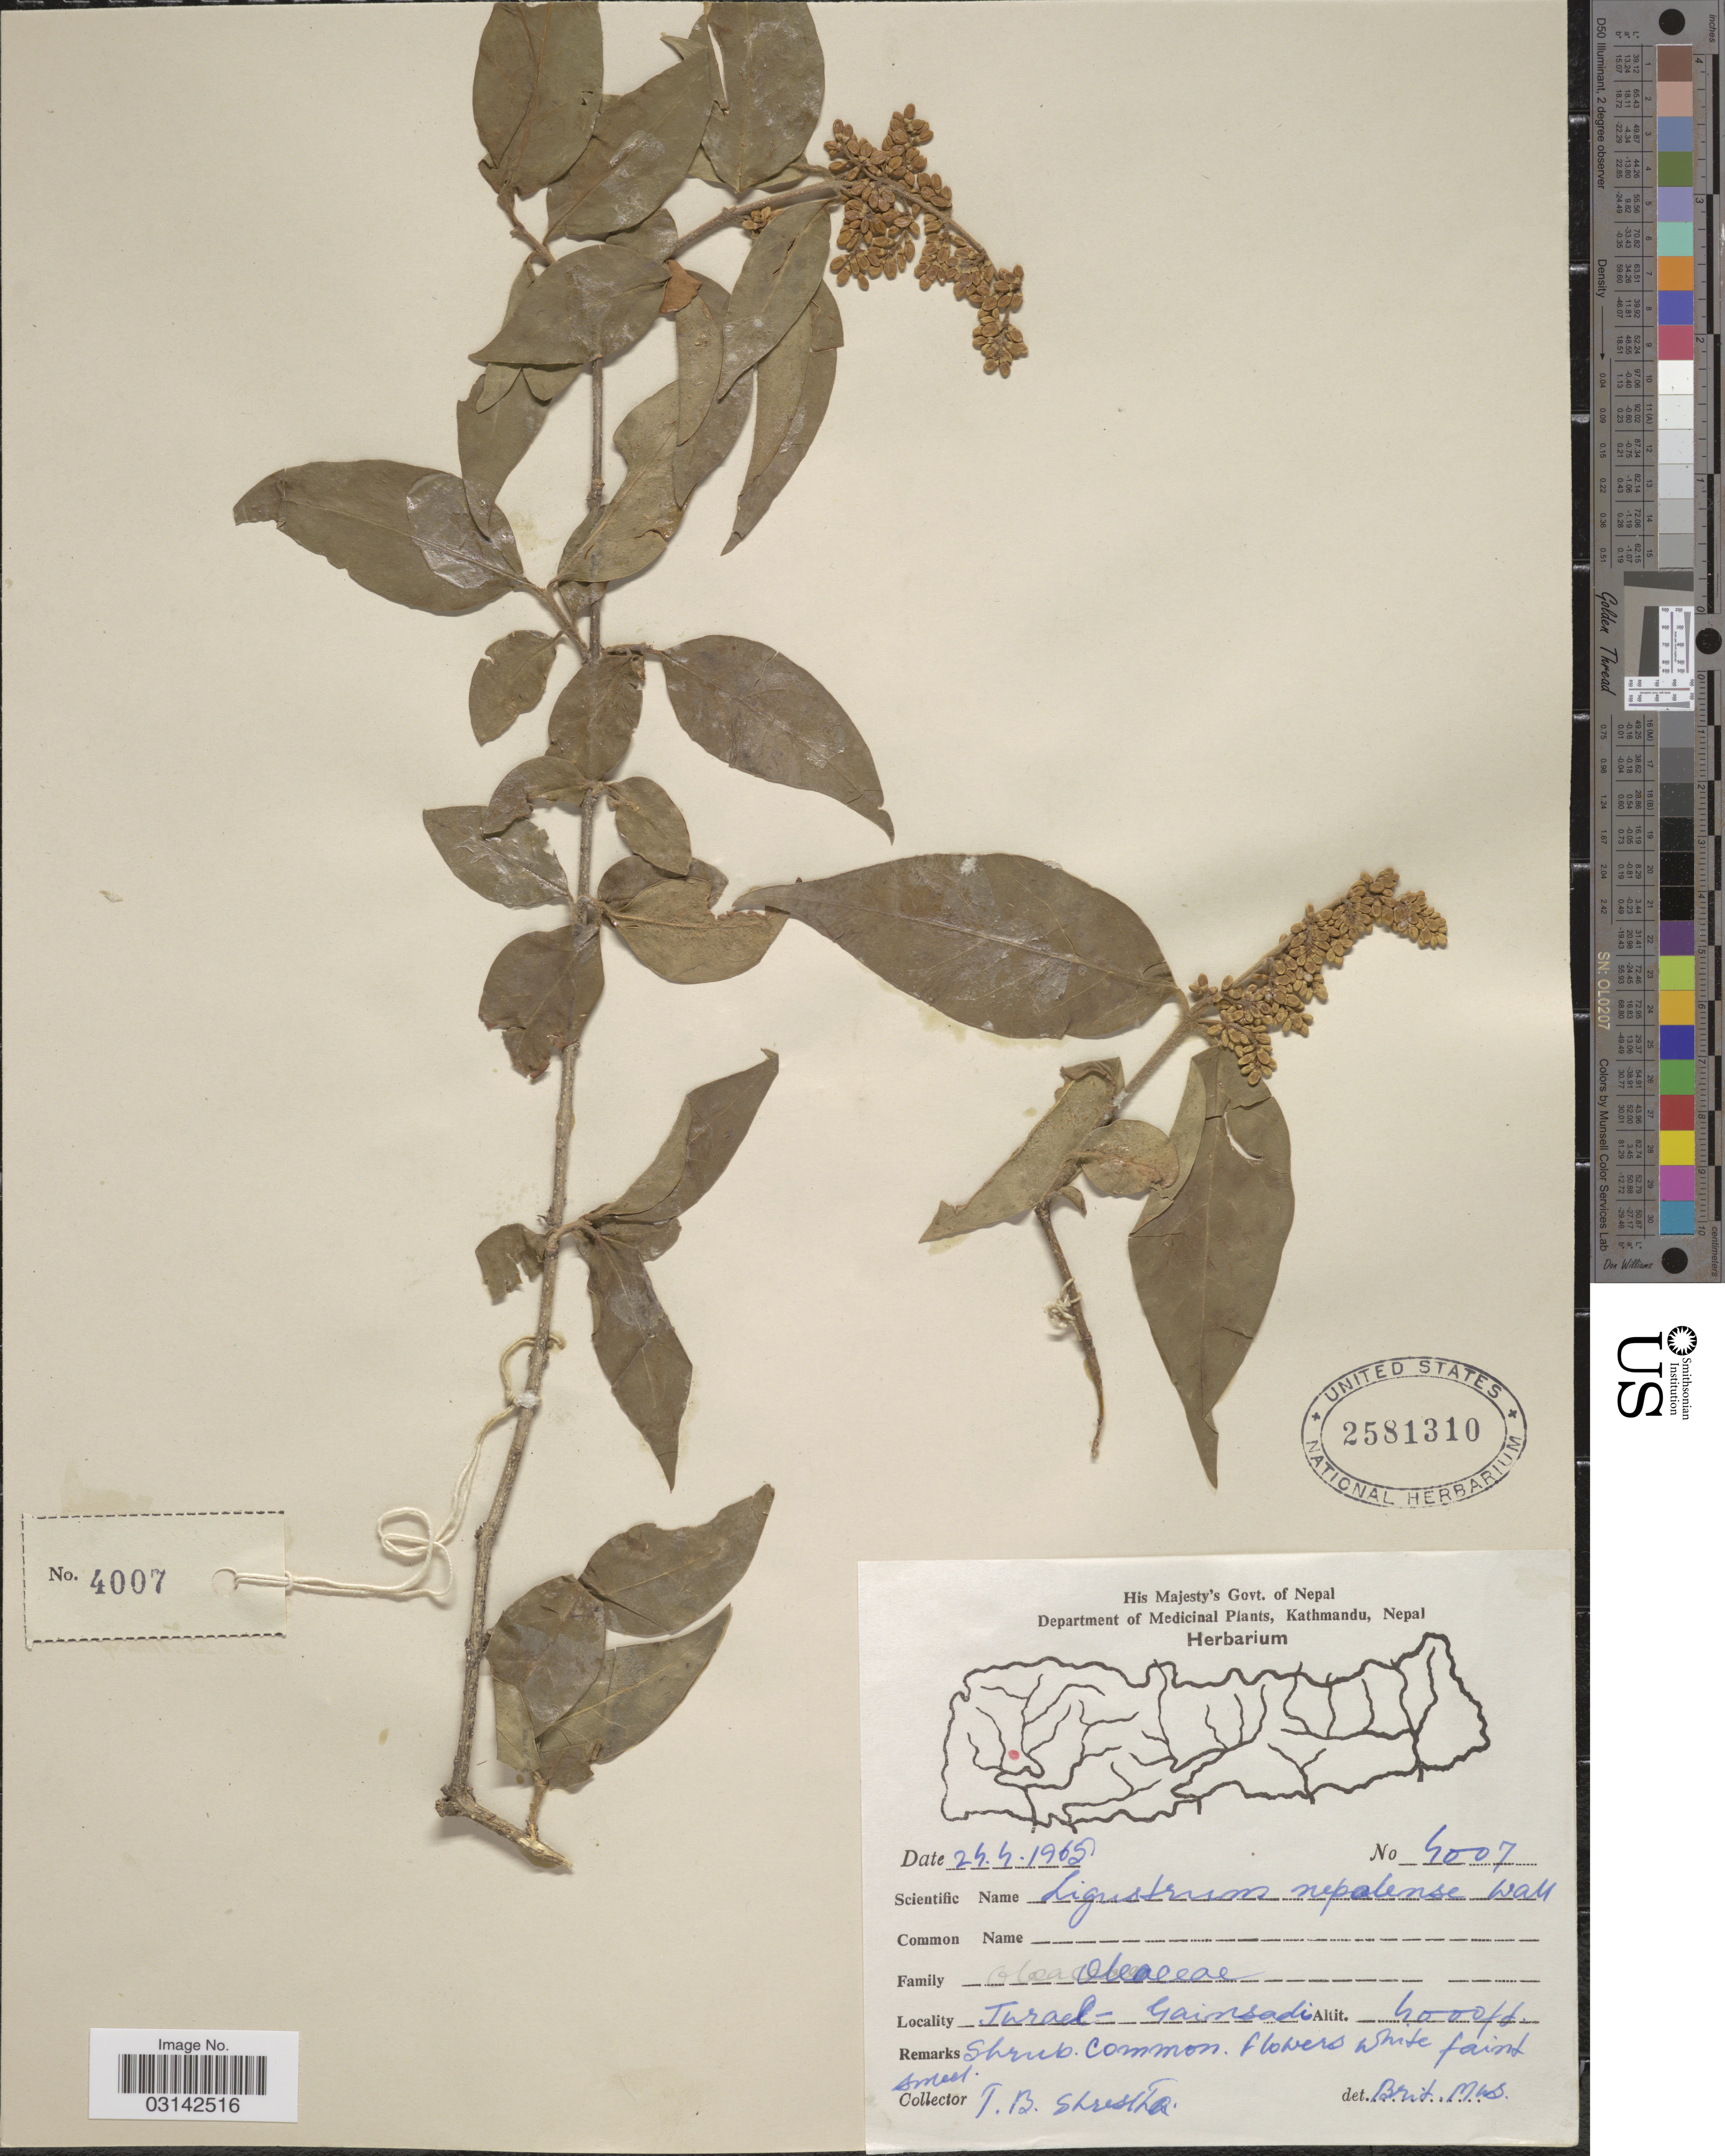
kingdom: Plantae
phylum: Tracheophyta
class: Magnoliopsida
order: Lamiales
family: Oleaceae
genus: Ligustrum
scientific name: Ligustrum nepalense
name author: Wall.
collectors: T. B. Shrestha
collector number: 4007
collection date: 1965-04-24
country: Nepal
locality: Jurael [interpreted]-Gainsadi.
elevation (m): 1219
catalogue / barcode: US 2581310